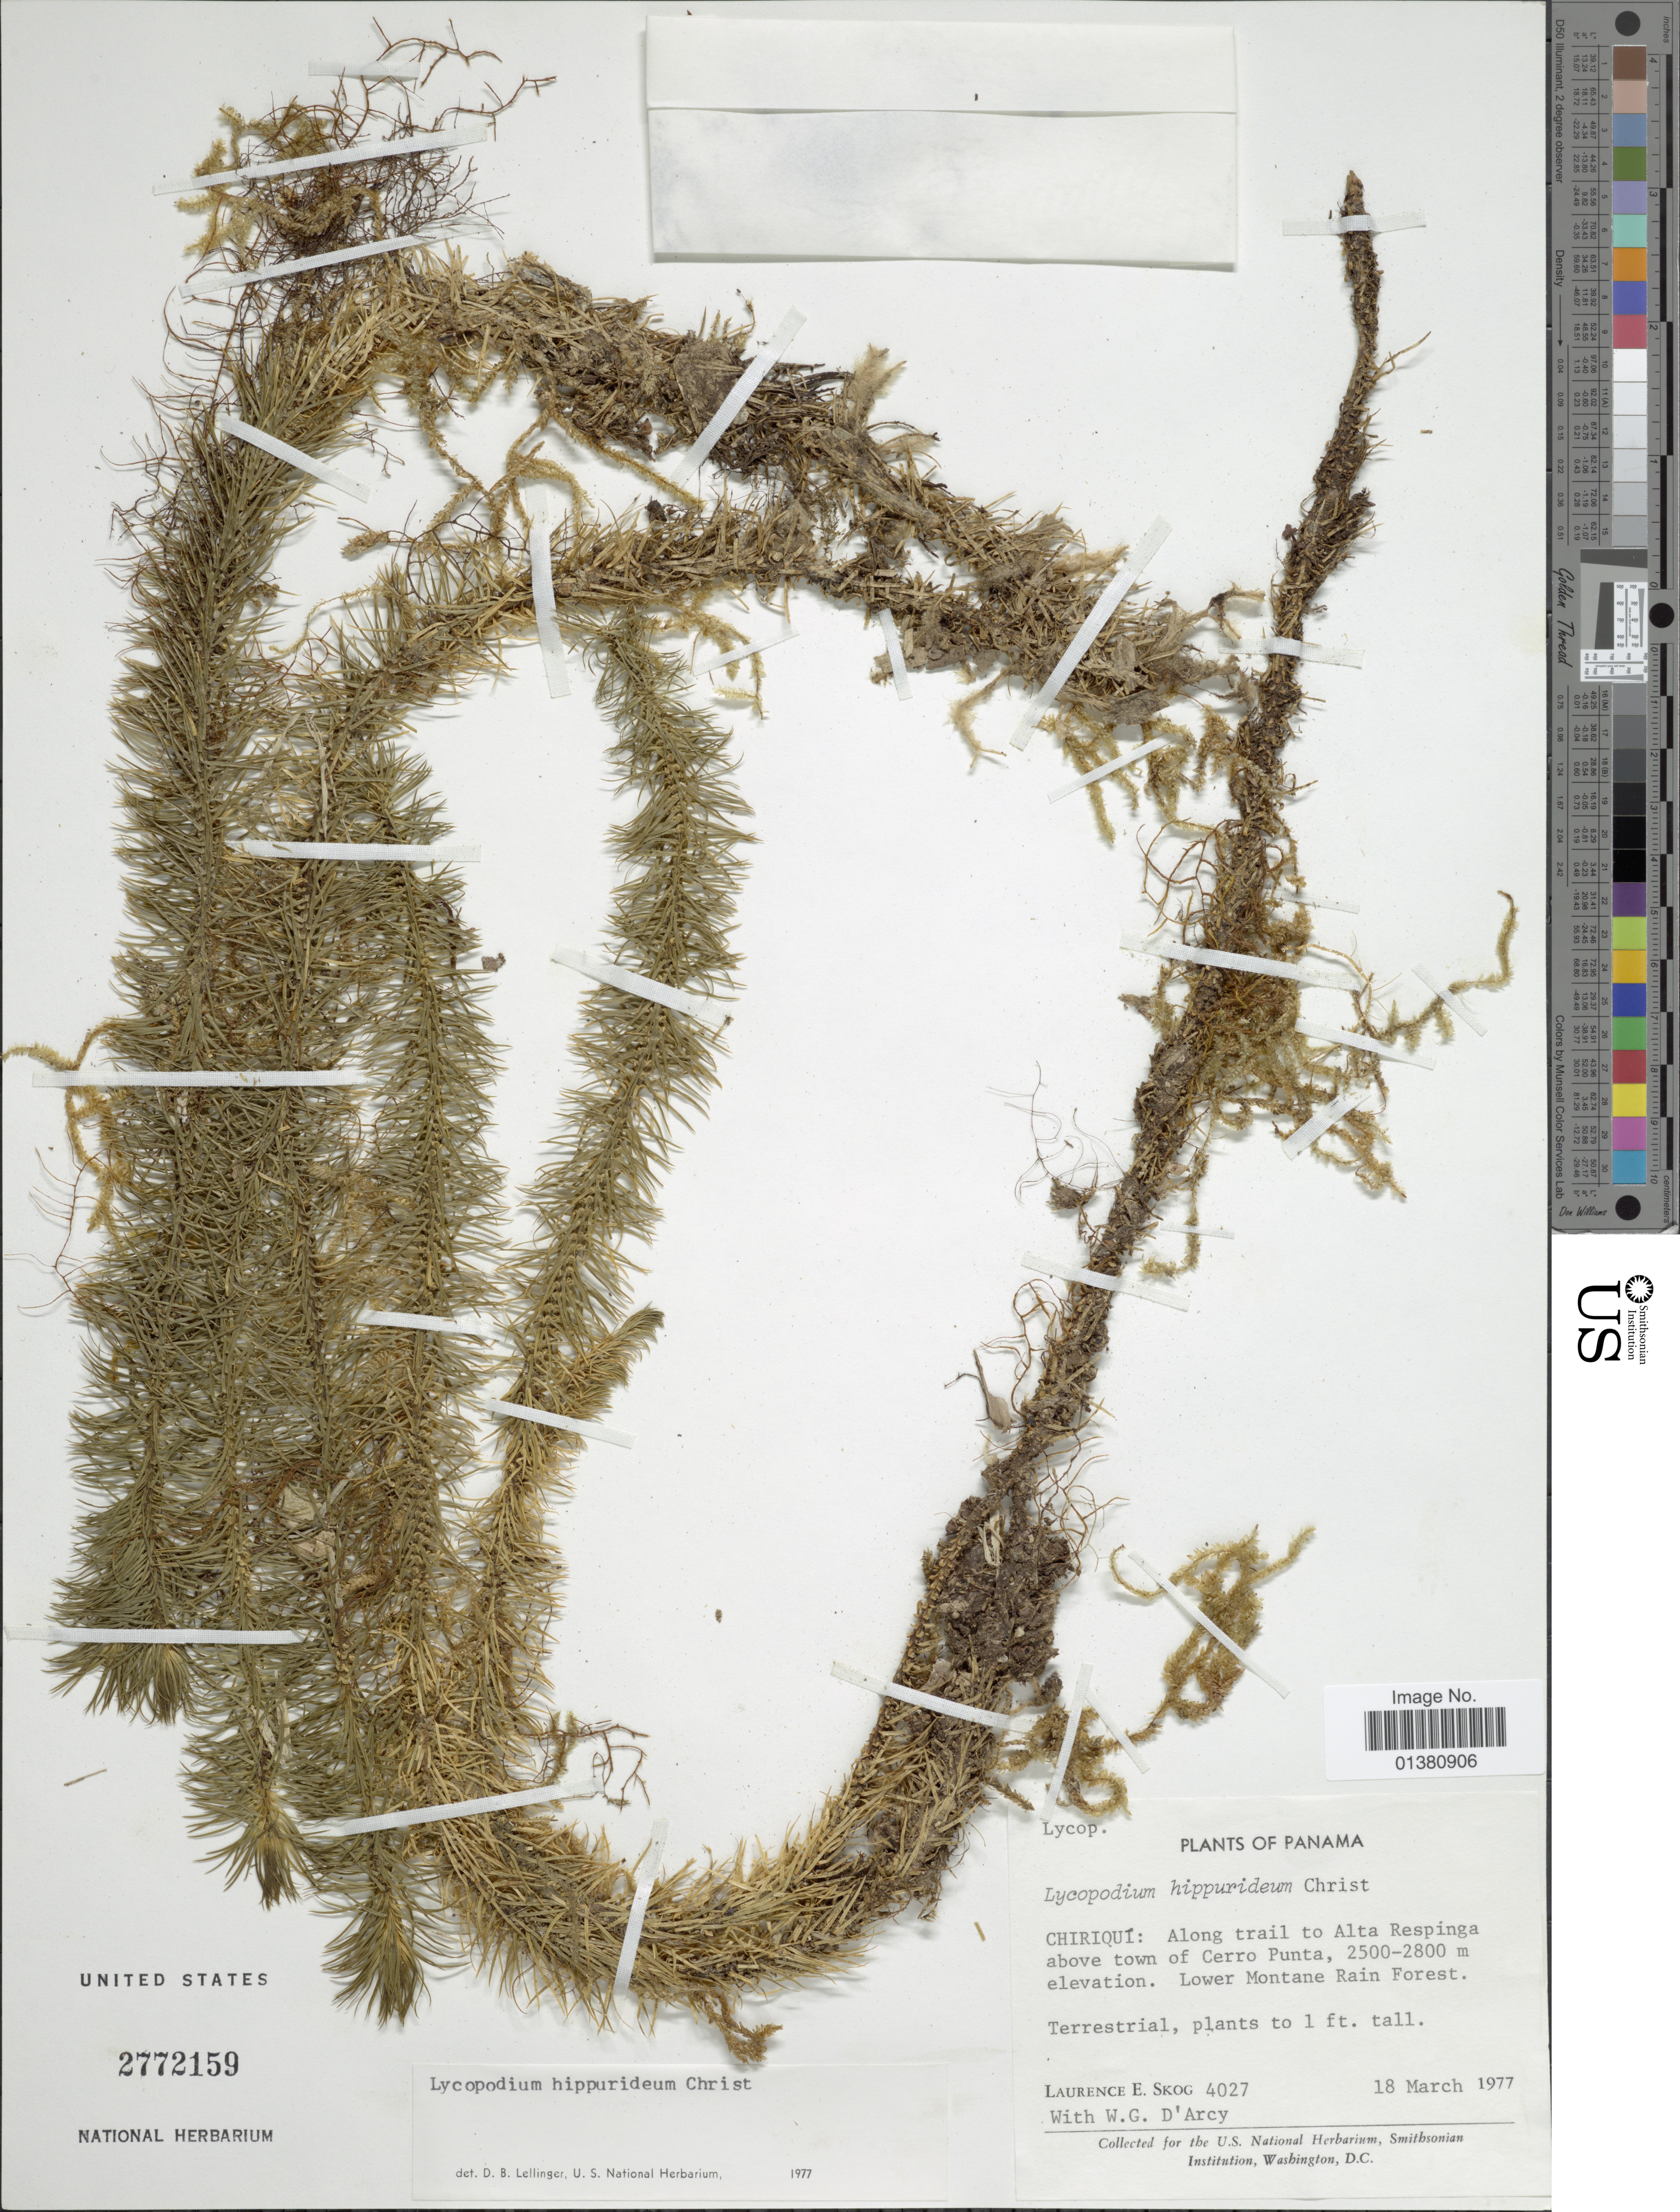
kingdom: Plantae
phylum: Tracheophyta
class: Lycopodiopsida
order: Lycopodiales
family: Lycopodiaceae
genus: Phlegmariurus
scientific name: Phlegmariurus hippurideus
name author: (Christ) B. Øllg.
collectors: L. E. Skog & W. G. D'Arcy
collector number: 4027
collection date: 1977-03-18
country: Panama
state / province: Chiriqui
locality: Along trail to Alta Respinga above town of Cerro Punta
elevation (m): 2500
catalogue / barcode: US 2772159